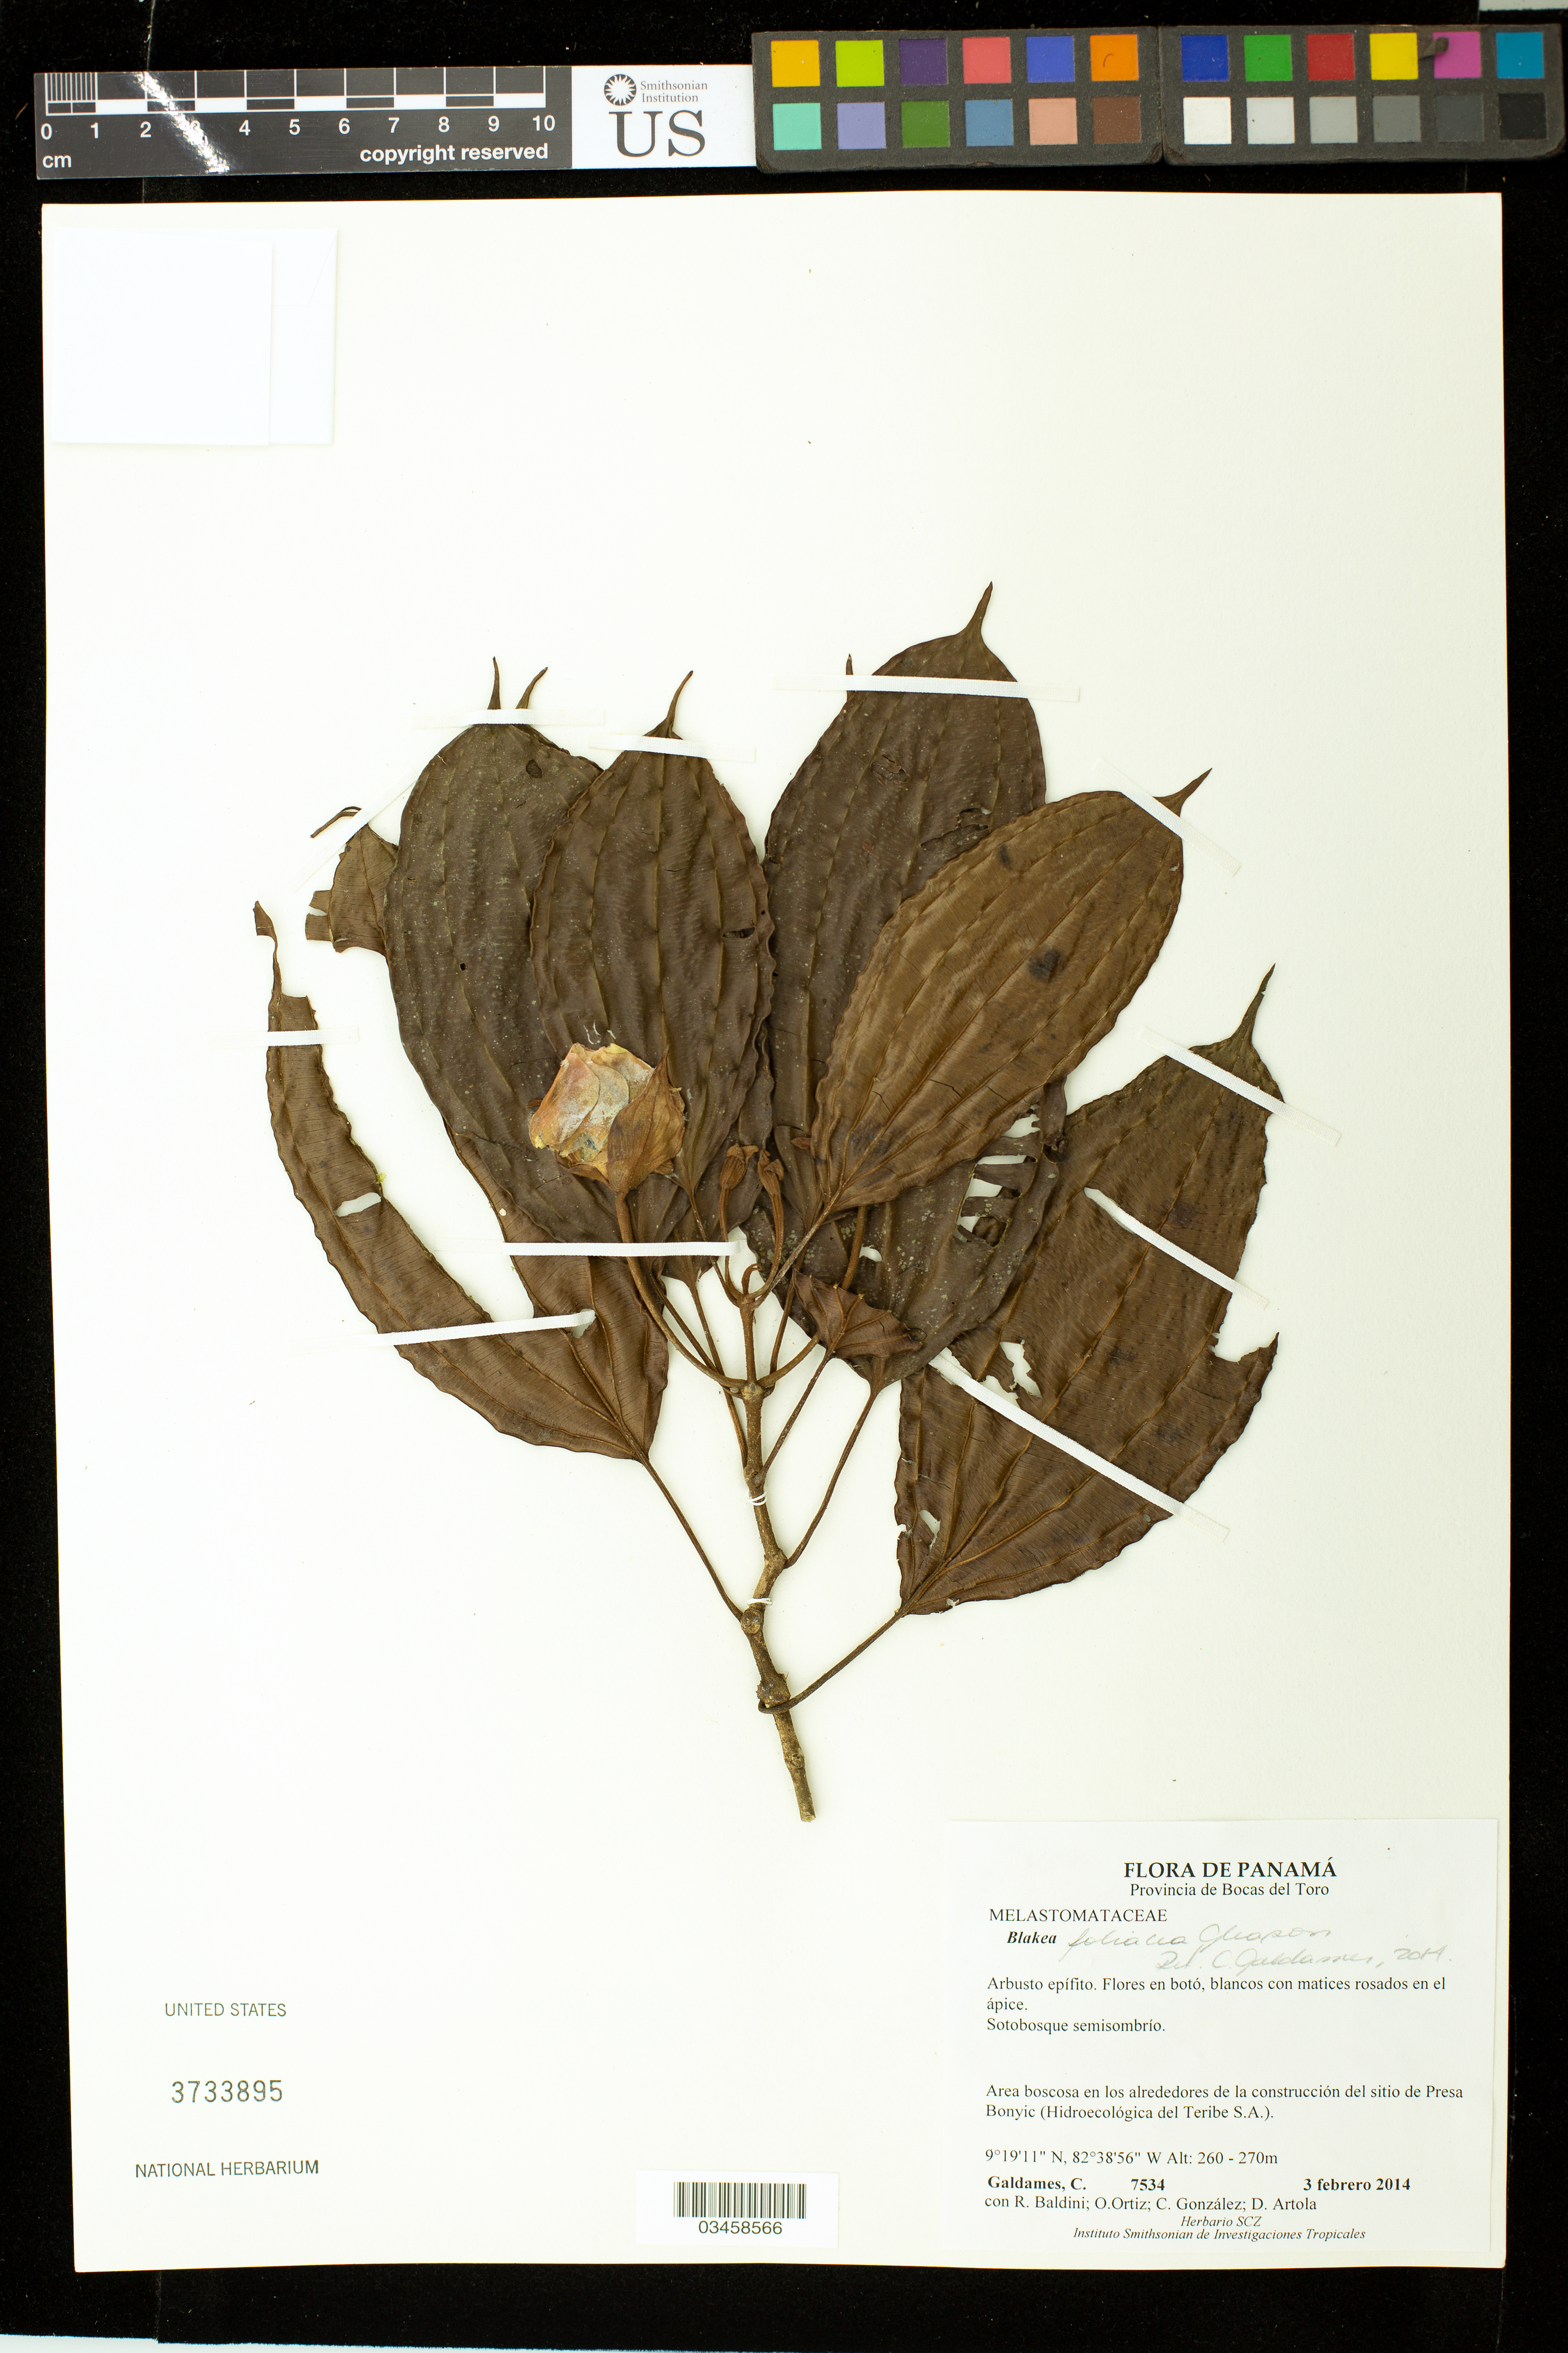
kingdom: Plantae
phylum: Tracheophyta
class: Magnoliopsida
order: Myrtales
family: Melastomataceae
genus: Blakea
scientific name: Blakea foliacea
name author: Gleason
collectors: C. Galdames, R. Baldini, O. O. Ortiz, C. Gonzalez & D. Artola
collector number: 7534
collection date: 2014-02-03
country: Panama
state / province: Bocas del Toro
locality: Pres Bonyic (Hidroecológica del Teribe S.A.)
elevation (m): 260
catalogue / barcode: US 3733895